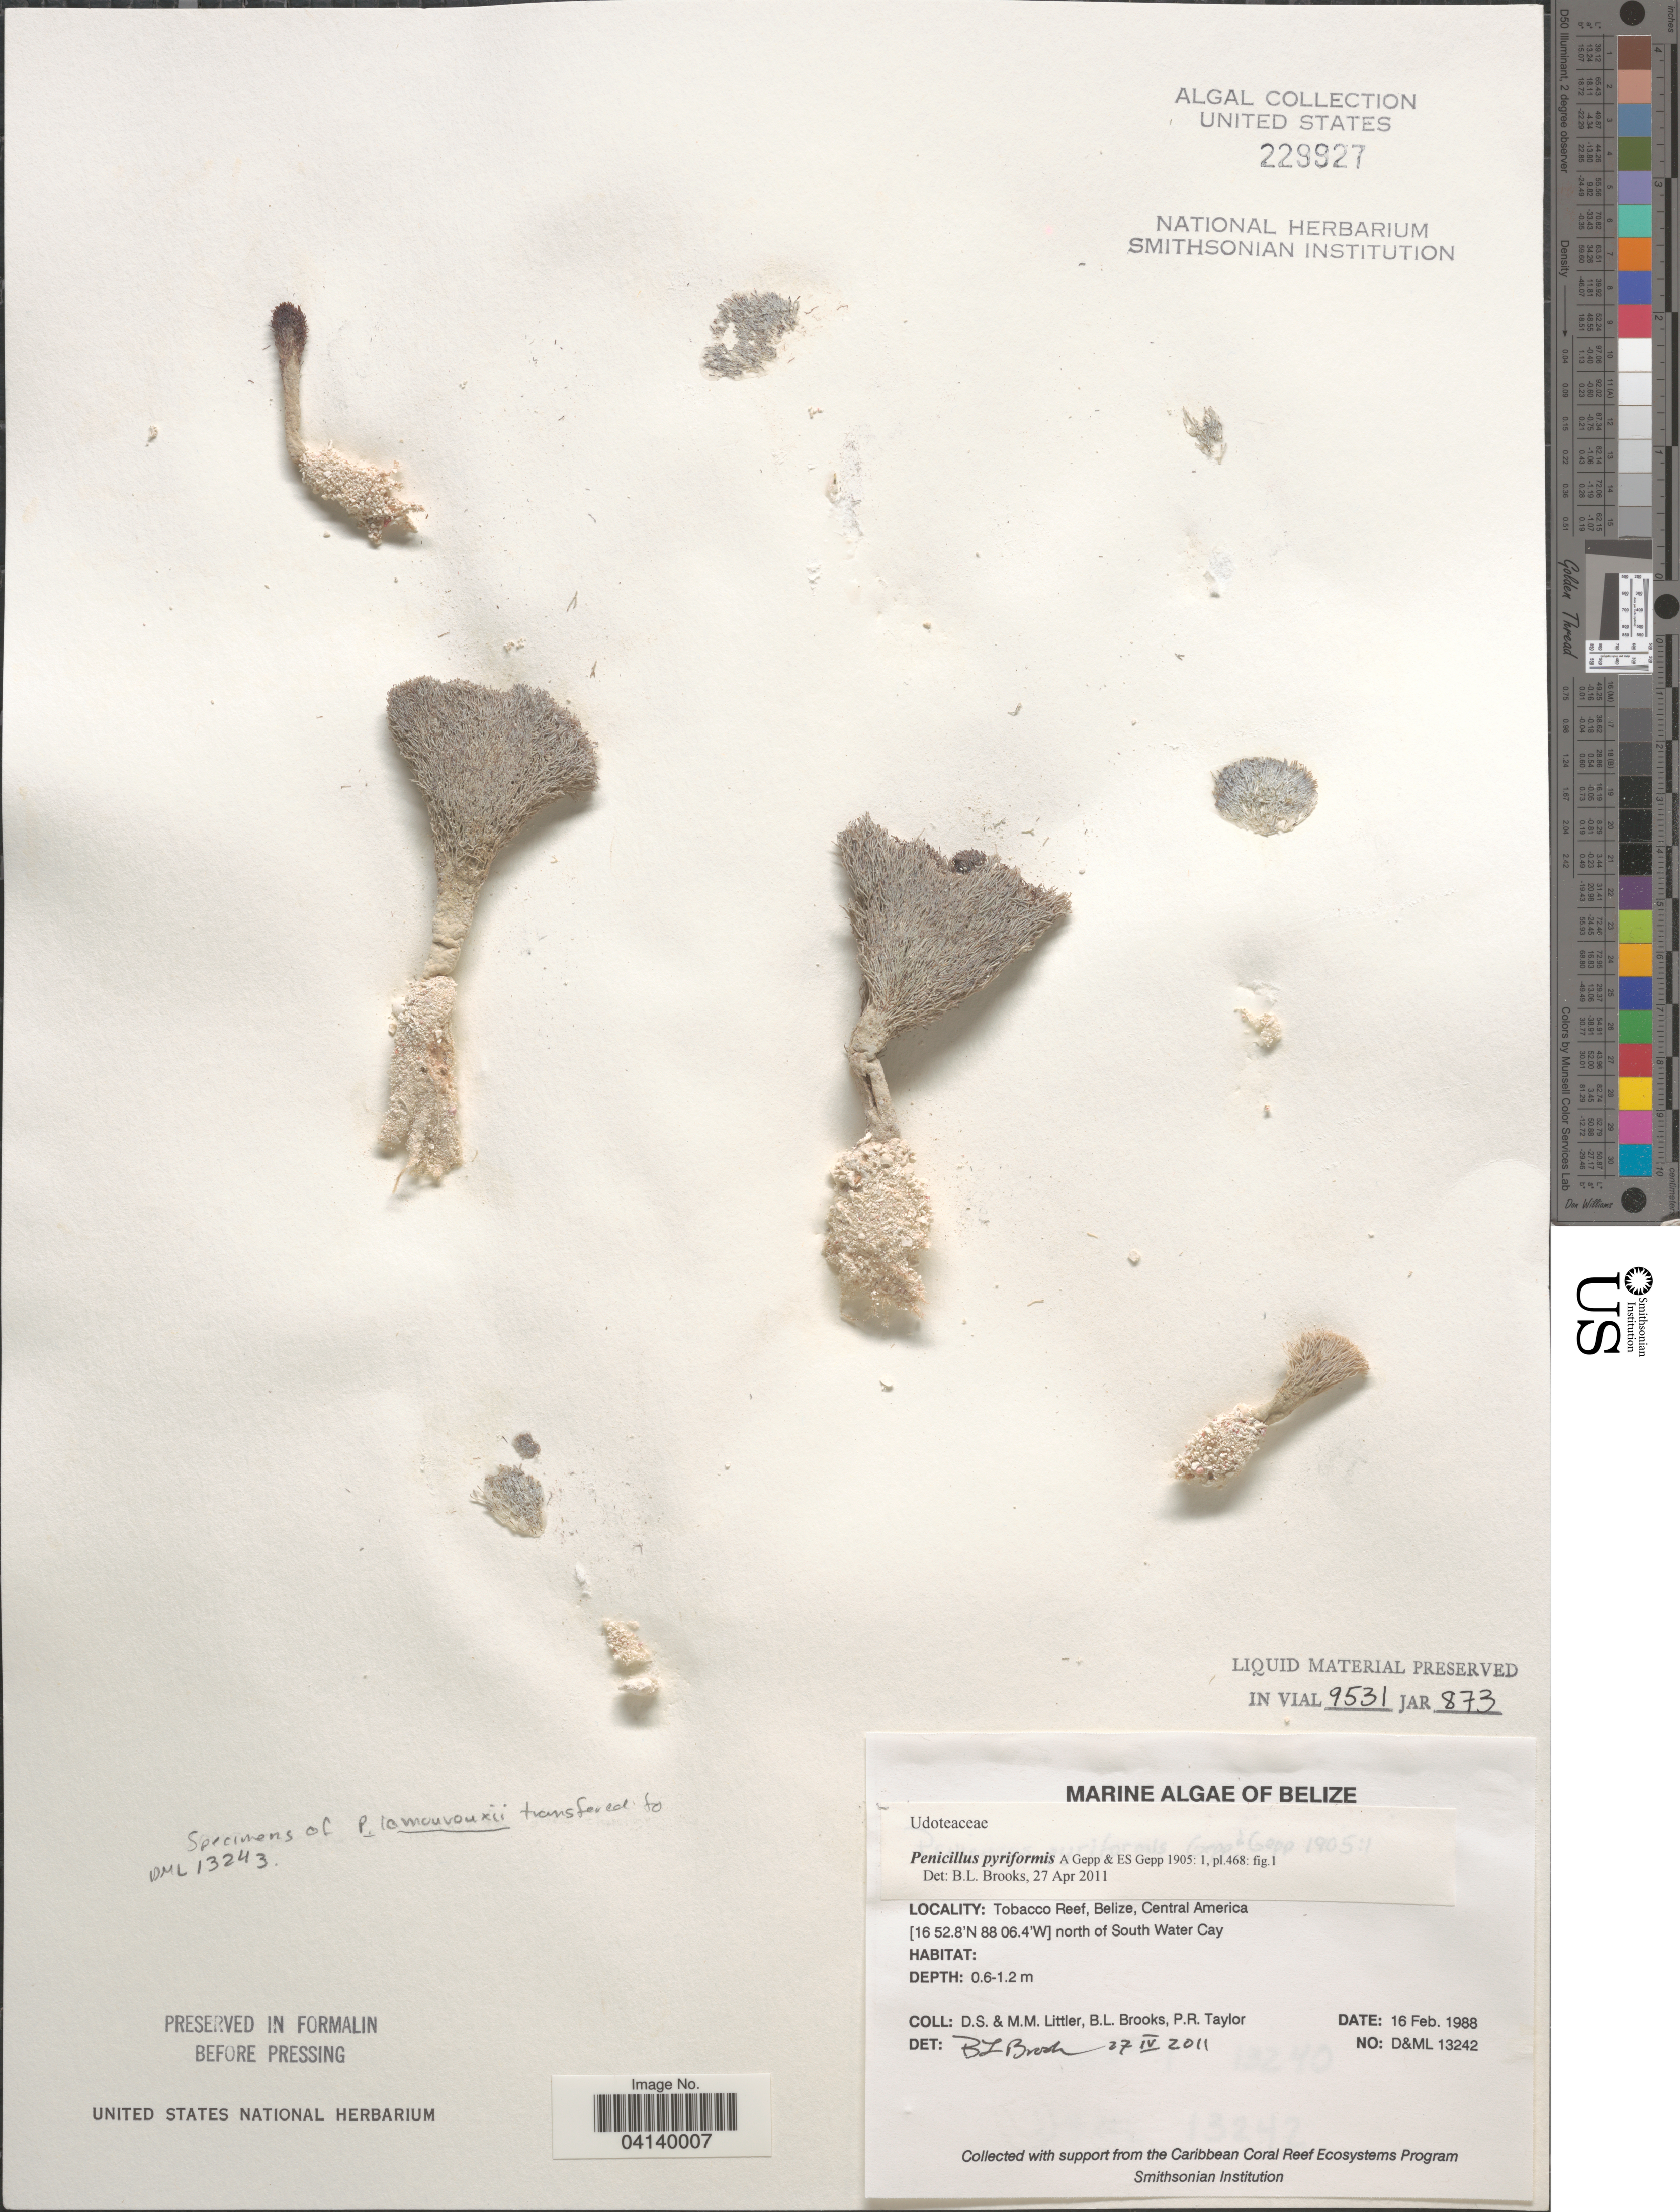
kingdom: Plantae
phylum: Chlorophyta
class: Ulvophyceae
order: Bryopsidales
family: Udoteaceae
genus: Penicillus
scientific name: Penicillus pyriformis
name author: A. Gepp & E. Gepp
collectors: D. S. Littler, B. Brooks & P. R. Taylor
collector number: D&ML13242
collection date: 1988-02-16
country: Belize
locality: Tobacco Reef north of South Water Cay.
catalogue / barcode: US 229927